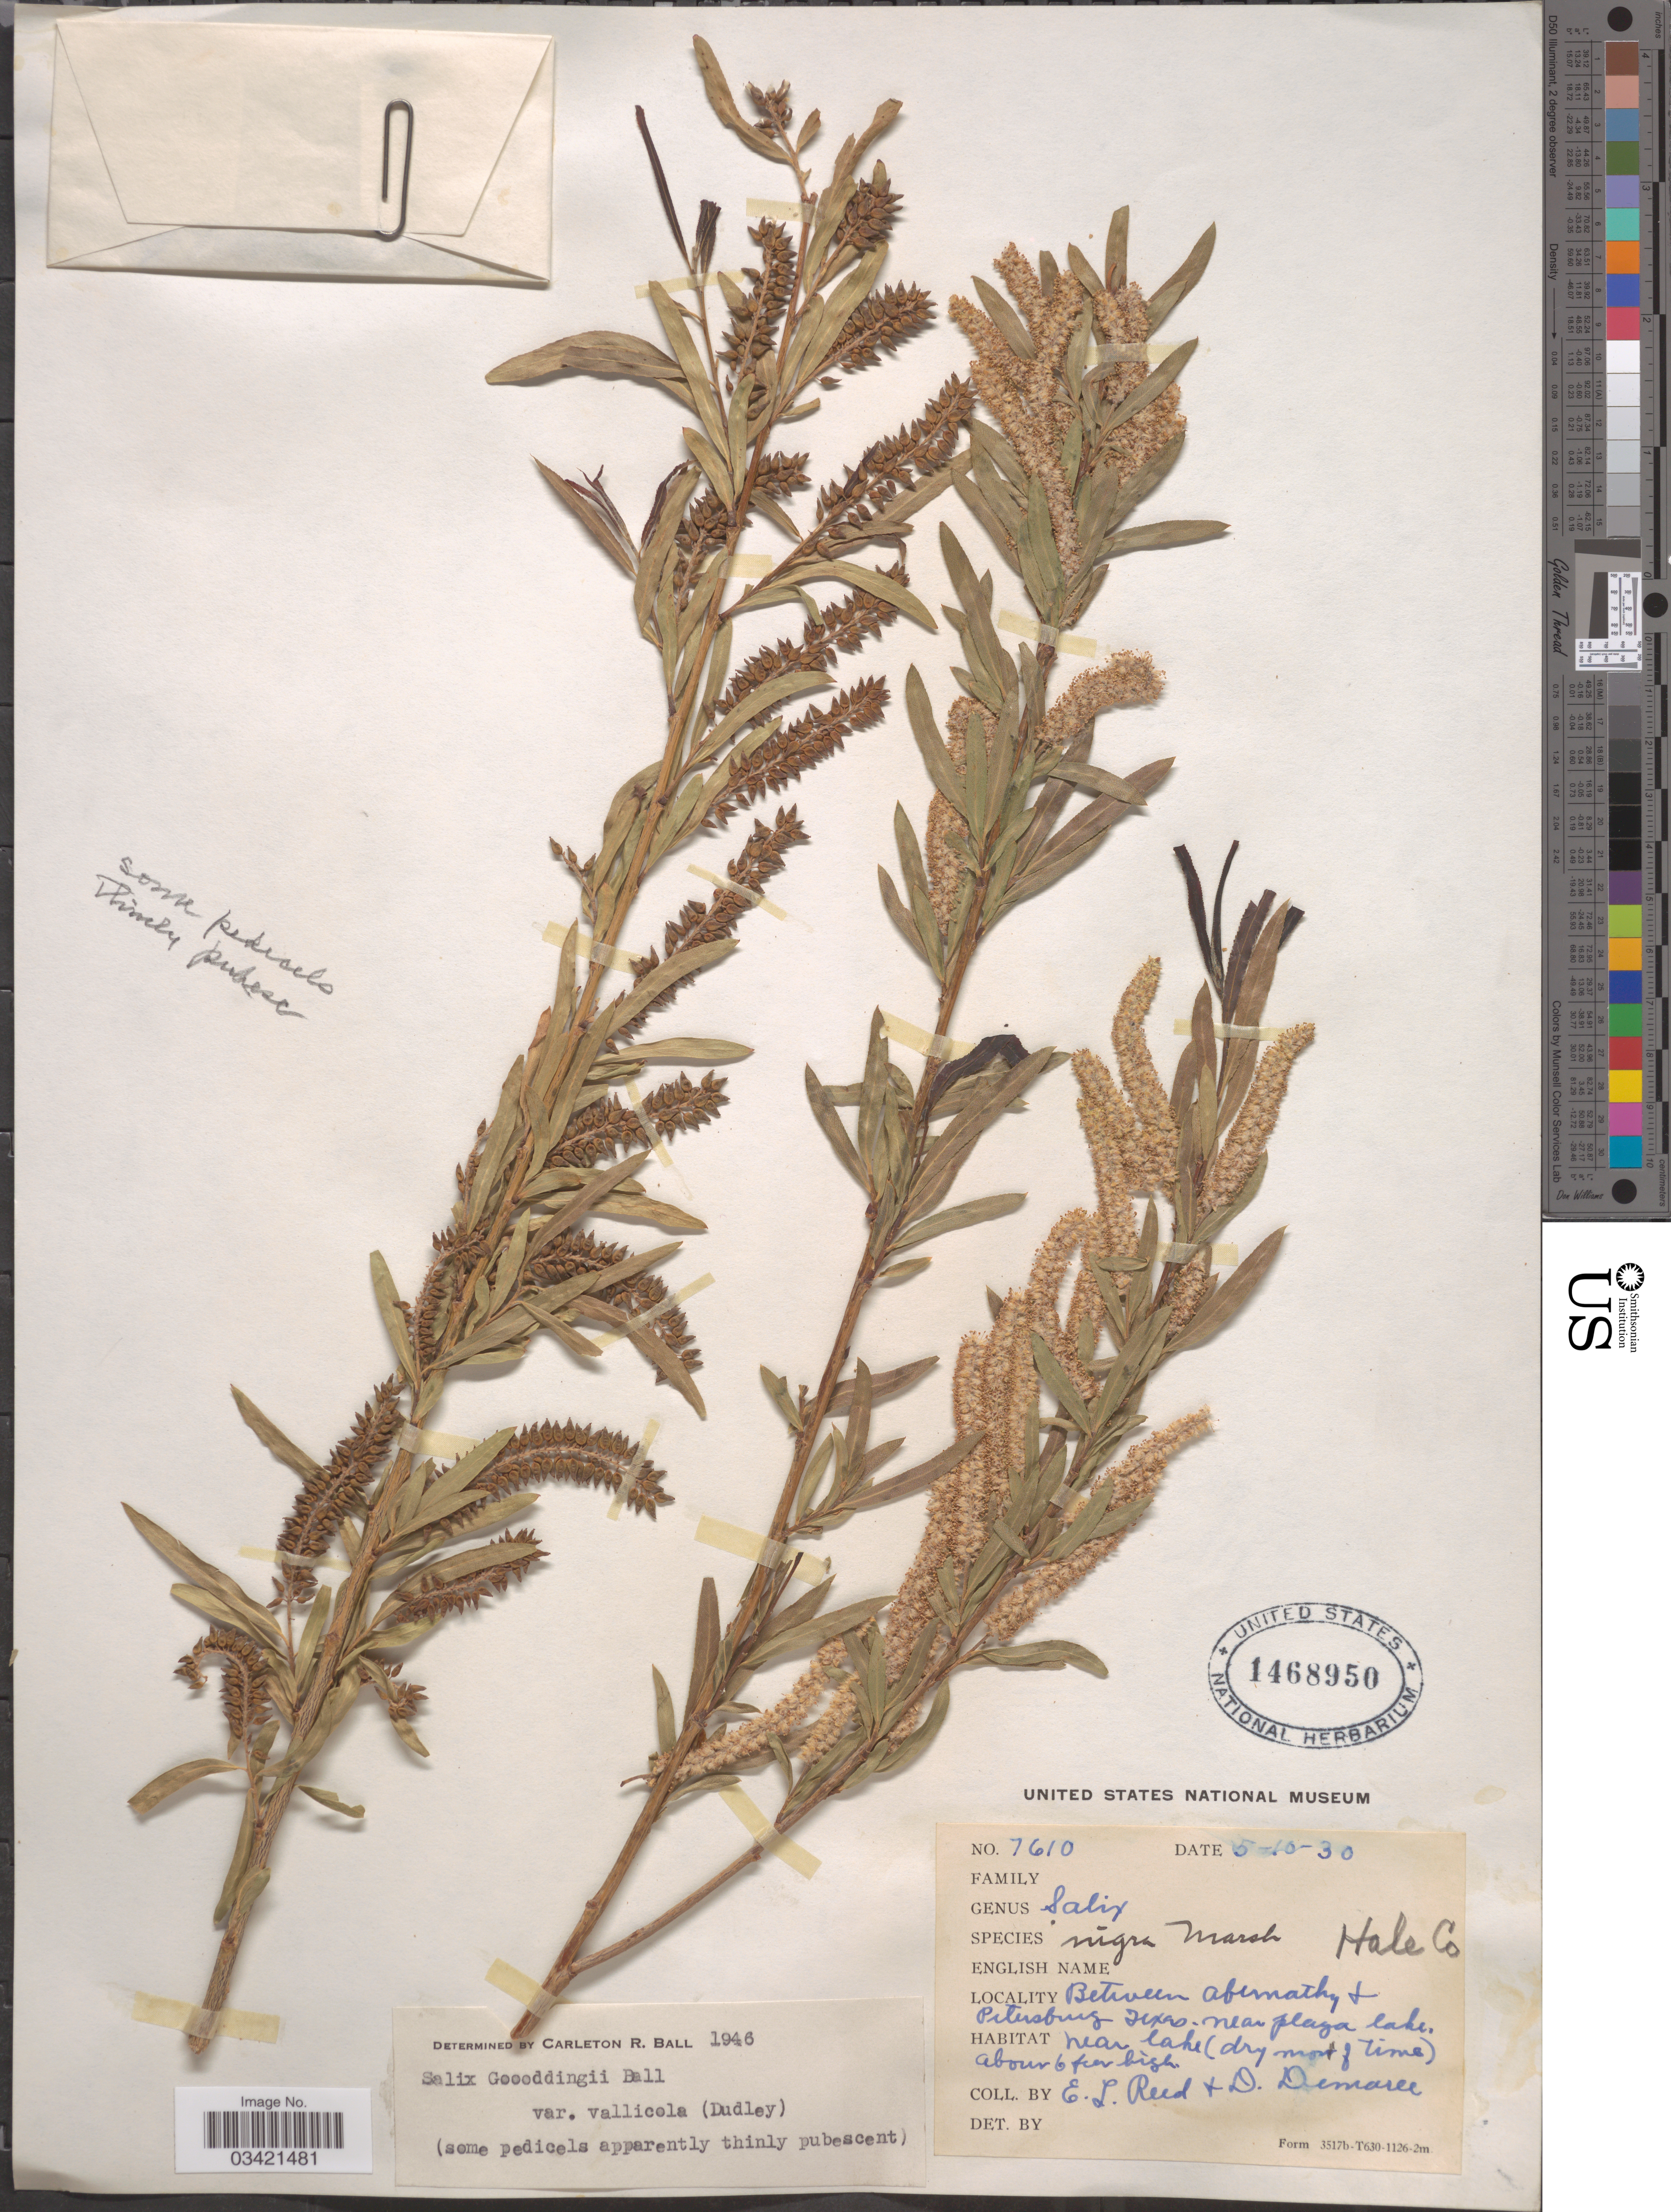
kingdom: Plantae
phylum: Tracheophyta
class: Magnoliopsida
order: Malpighiales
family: Salicaceae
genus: Salix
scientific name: Salix gooddingii var. vallicola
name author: (Dudley) C.R. Ball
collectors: E. Reed & D. Demaree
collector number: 7610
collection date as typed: Transcribed d/m/y: 10/5/30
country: United States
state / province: Texas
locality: Between Abernathy + Petersburg. Near playa lake.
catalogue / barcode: US 1468950